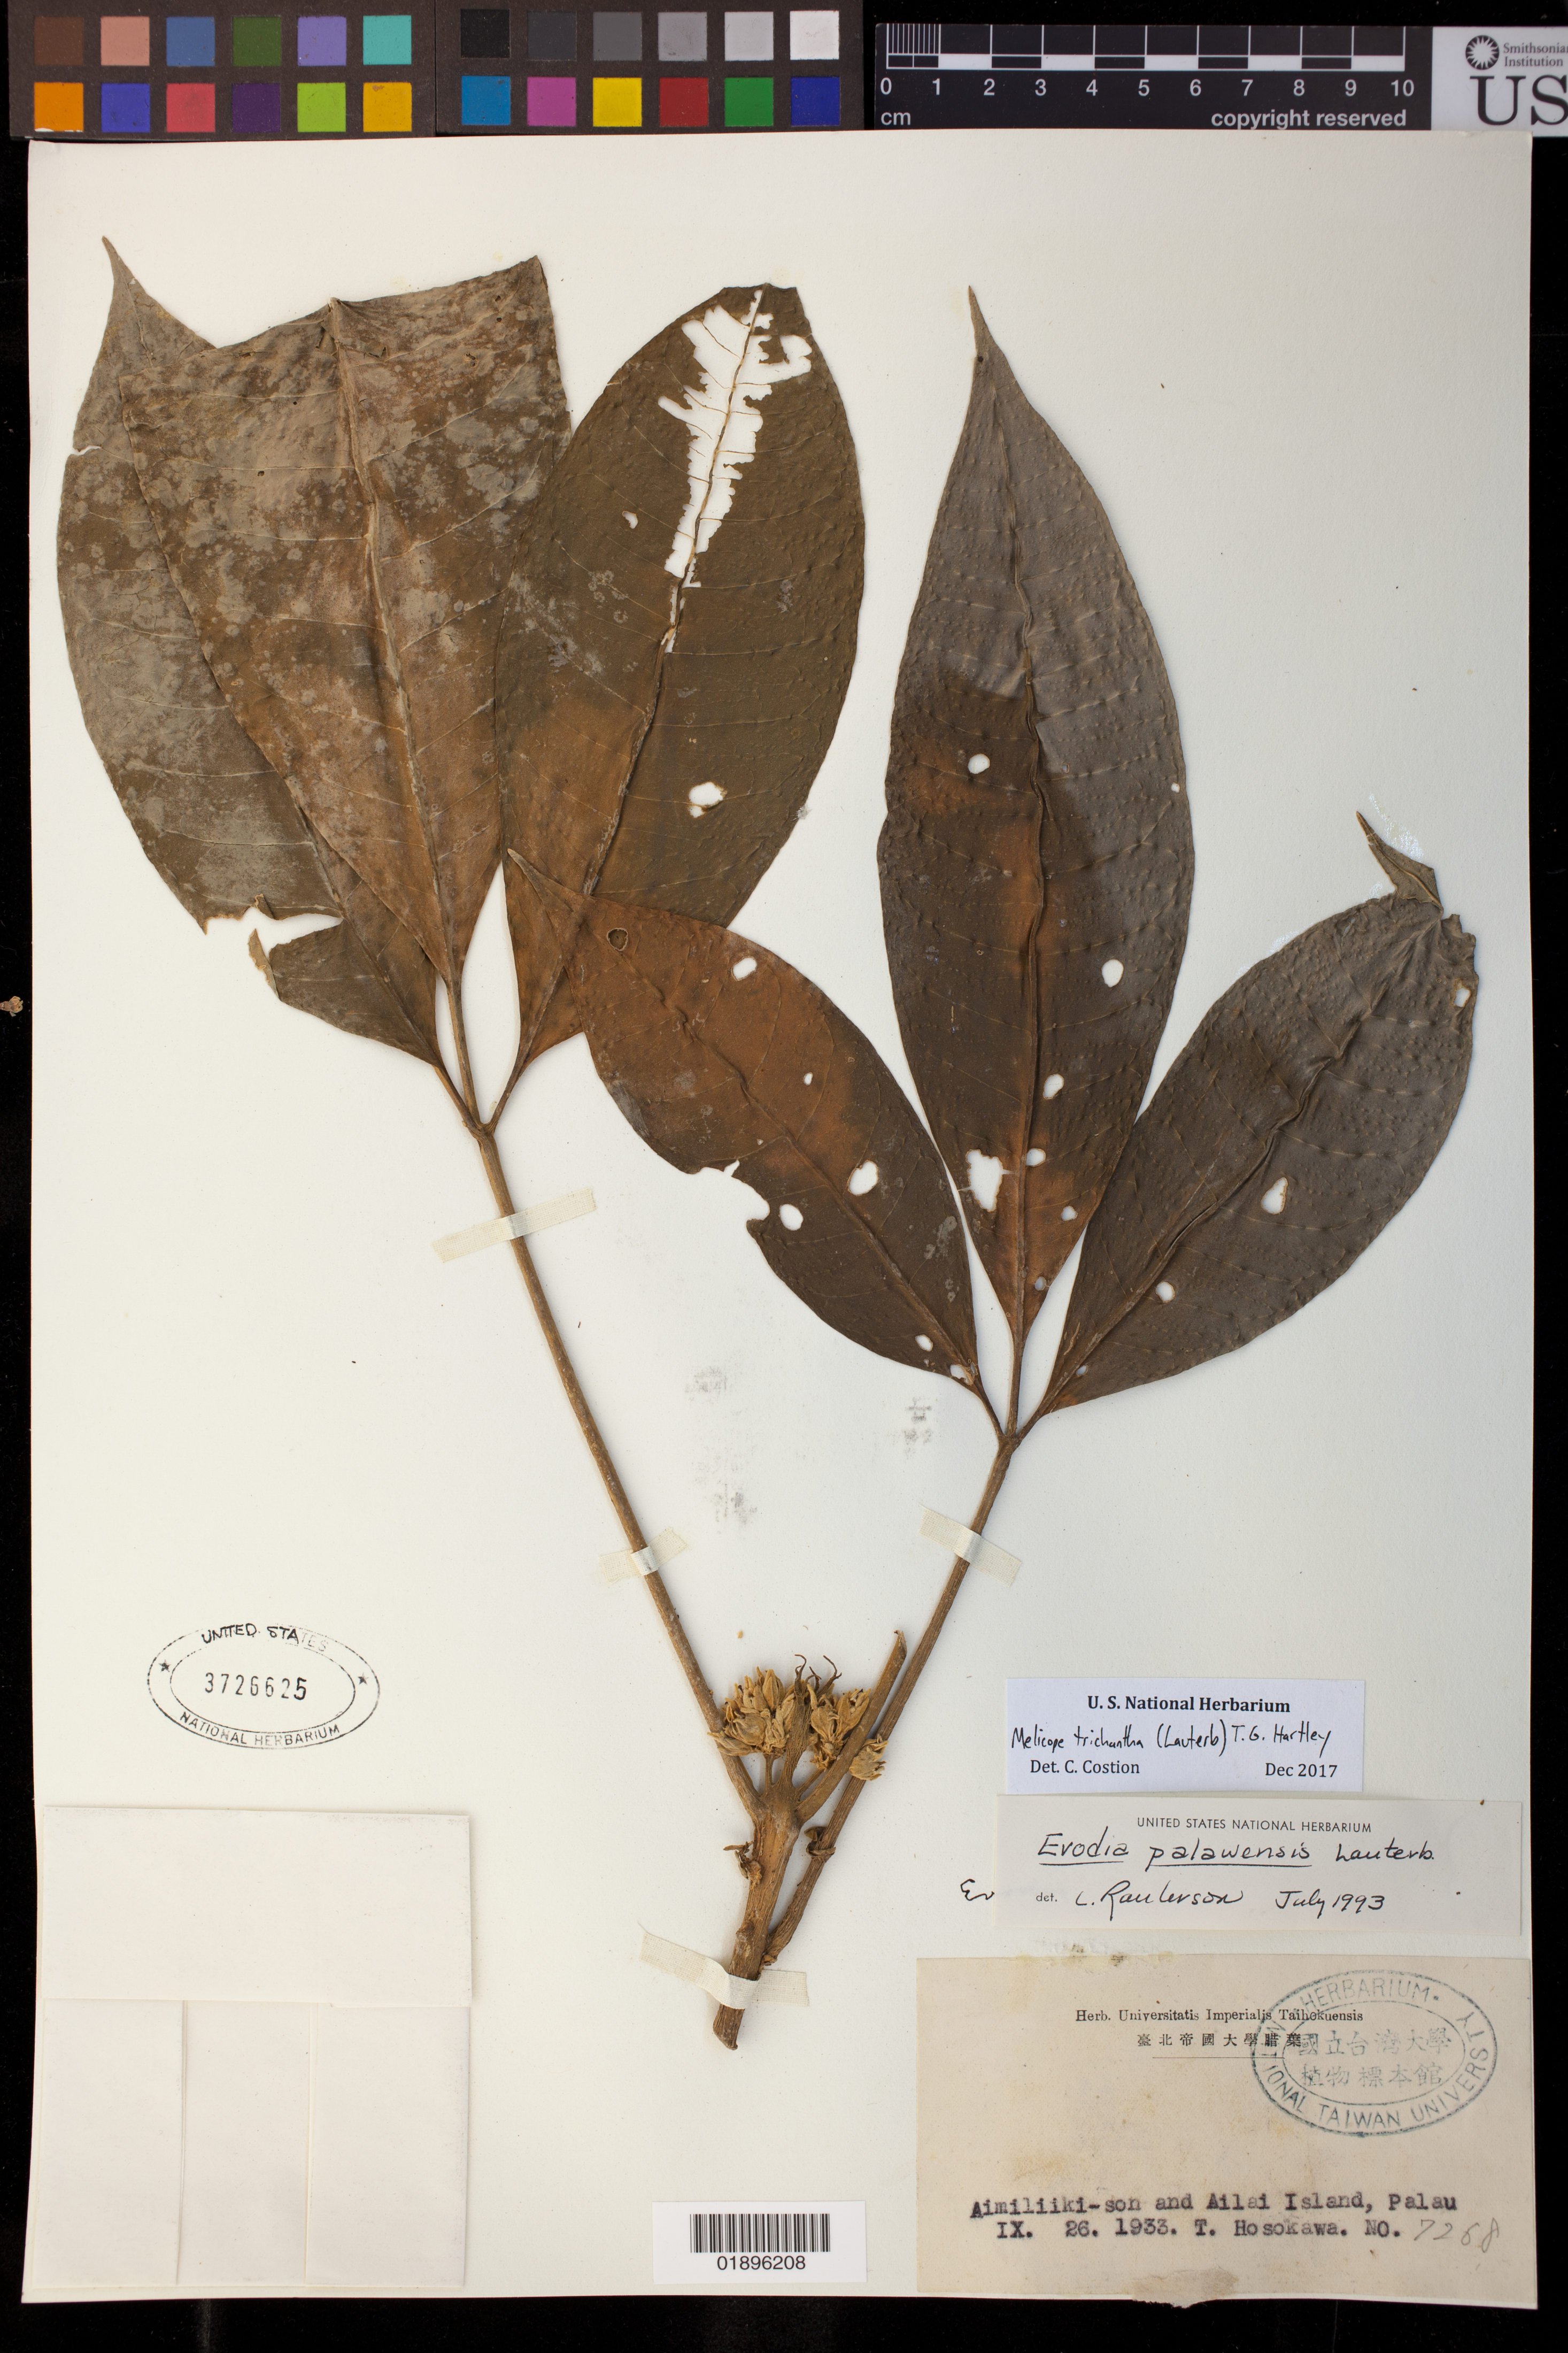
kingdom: Plantae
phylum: Tracheophyta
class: Magnoliopsida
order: Sapindales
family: Rutaceae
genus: Melicope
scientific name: Melicope trichantha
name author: (Lauterb.) T.G. Hartley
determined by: Costion, C.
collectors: T. Hosokawa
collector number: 7268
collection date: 1933-09-26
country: Palau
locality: Aimiliiki-son and Ailai Island, Palau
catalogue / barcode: US 3726625